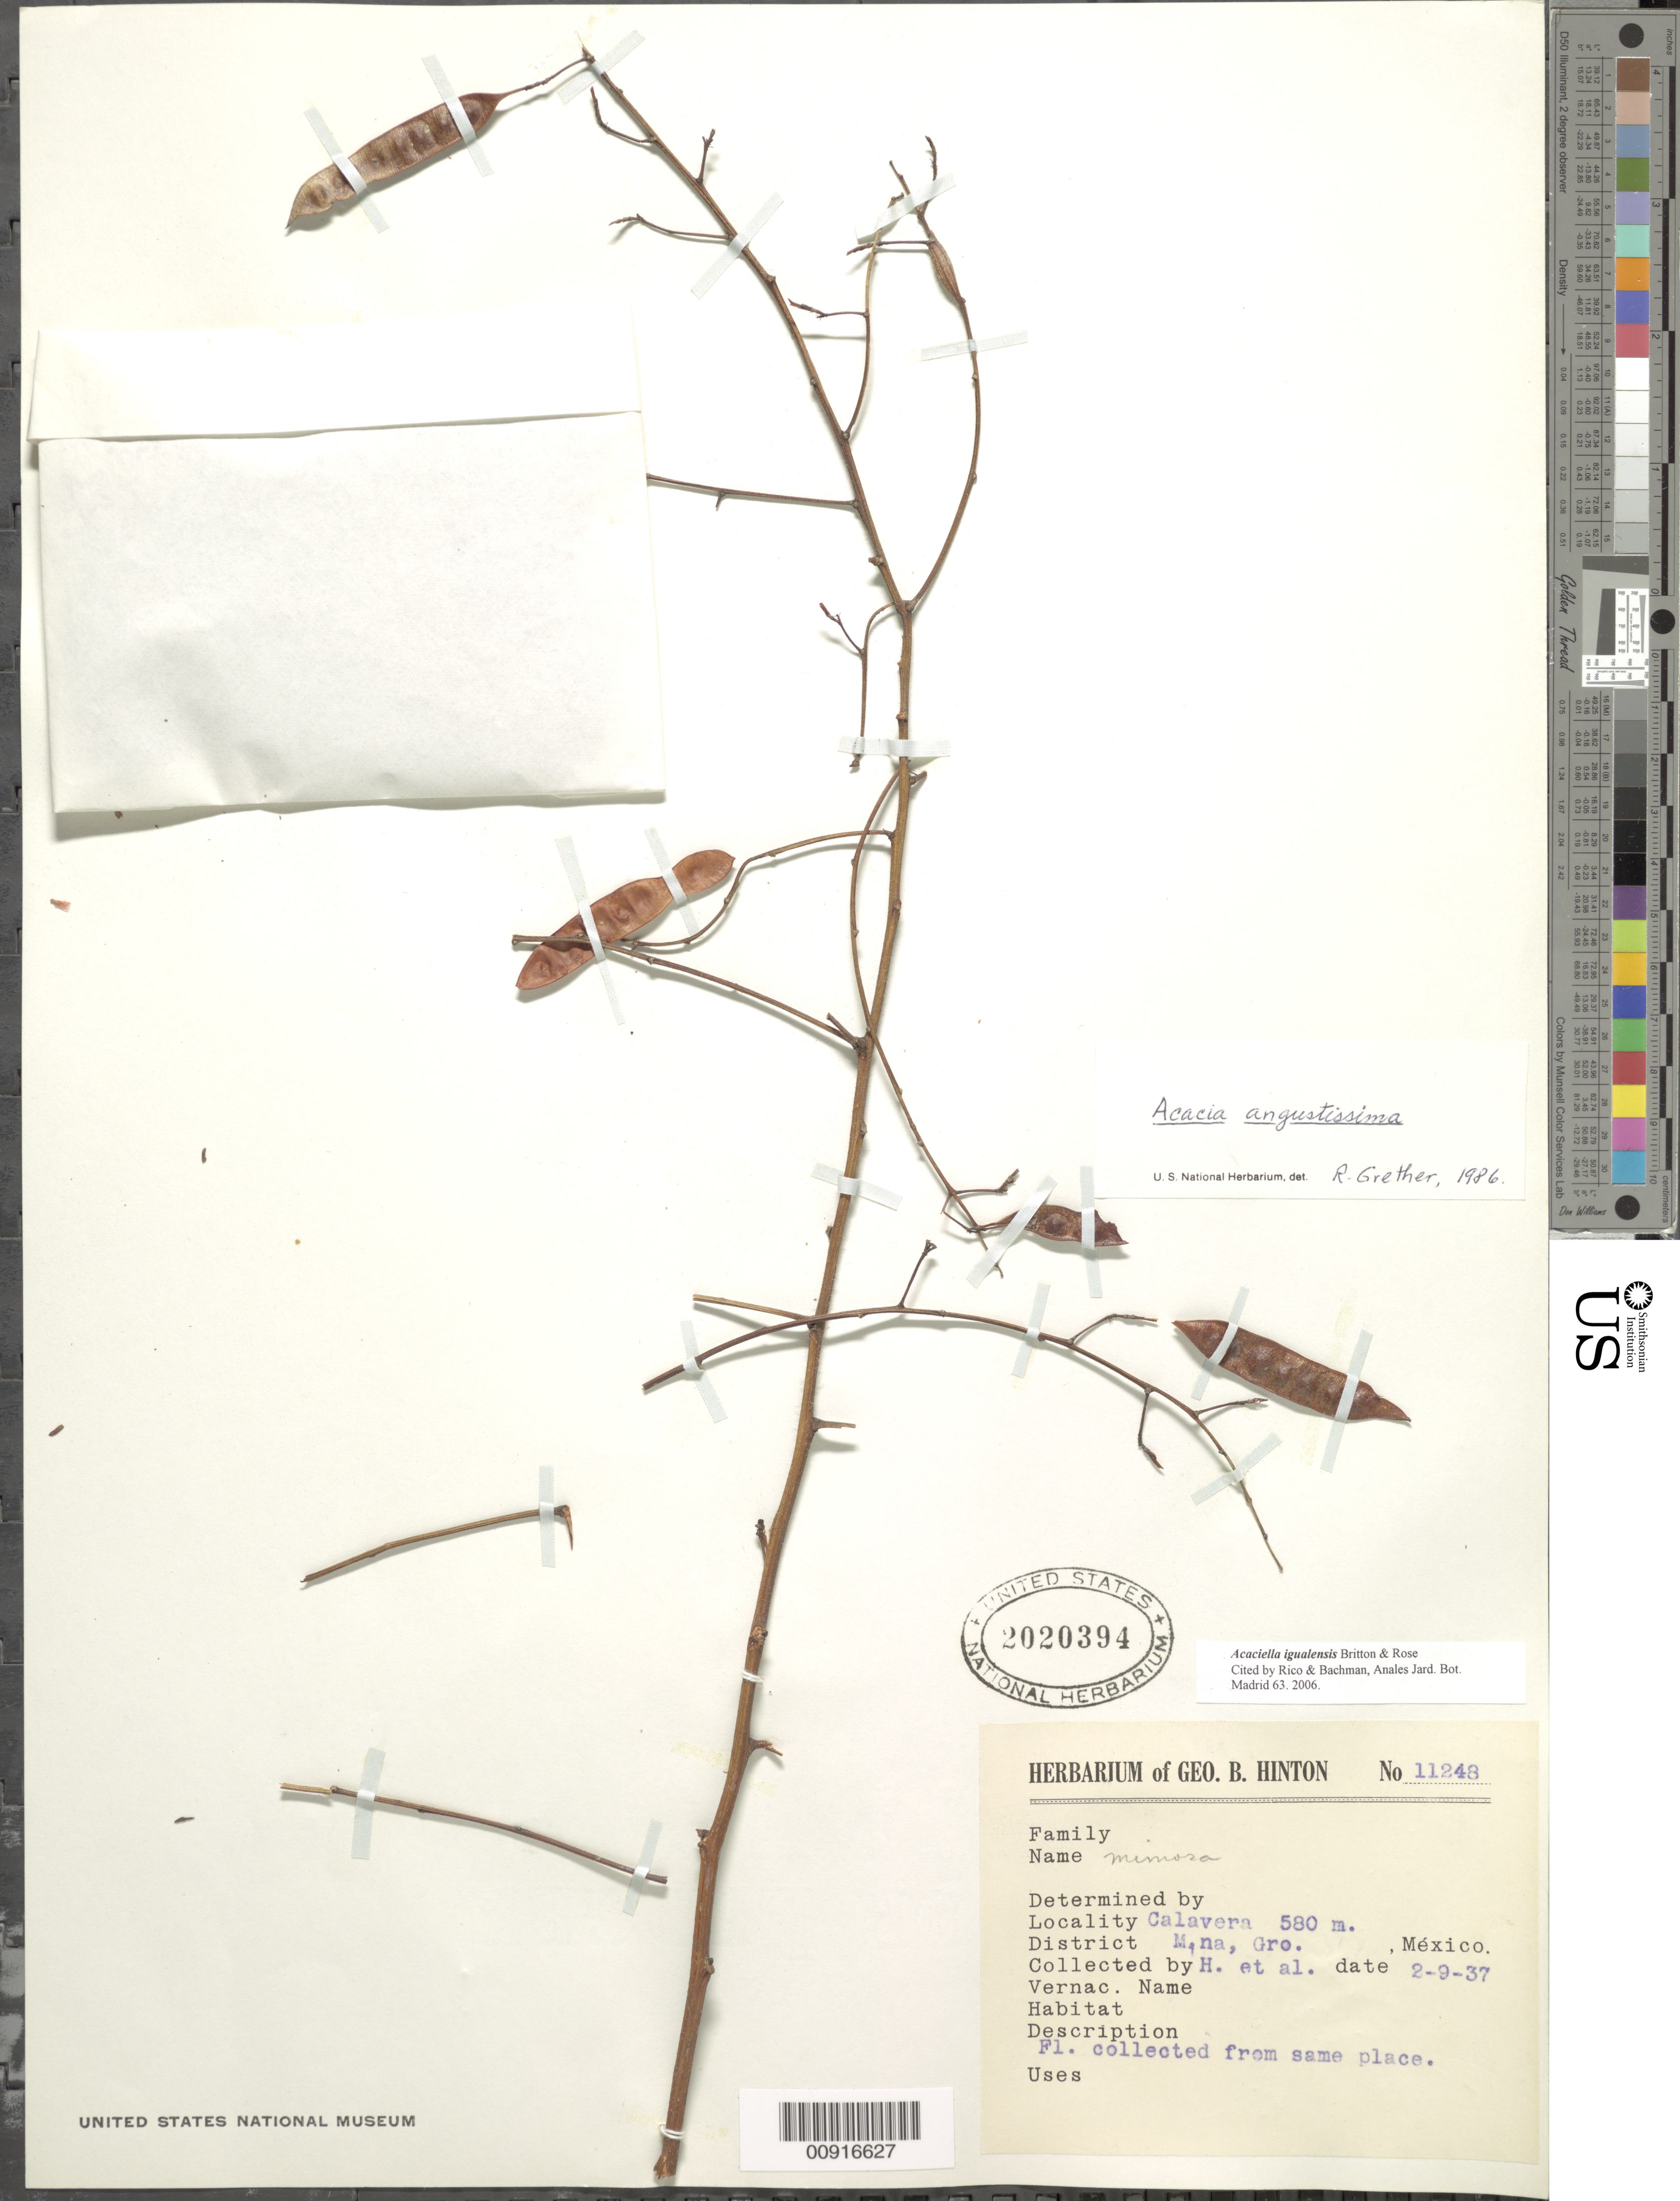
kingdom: Plantae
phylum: Tracheophyta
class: Magnoliopsida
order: Fabales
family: Fabaceae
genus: Acaciella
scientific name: Acaciella igualensis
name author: Britton & Rose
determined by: Rico, L.; Bachman, --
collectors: G. B. Hinton & et al.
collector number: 11248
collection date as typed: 09 Feb 1937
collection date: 1937-02-09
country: Mexico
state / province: Guerrero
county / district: Mina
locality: Calavera, District Mina, Guerrero.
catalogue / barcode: US 2020394